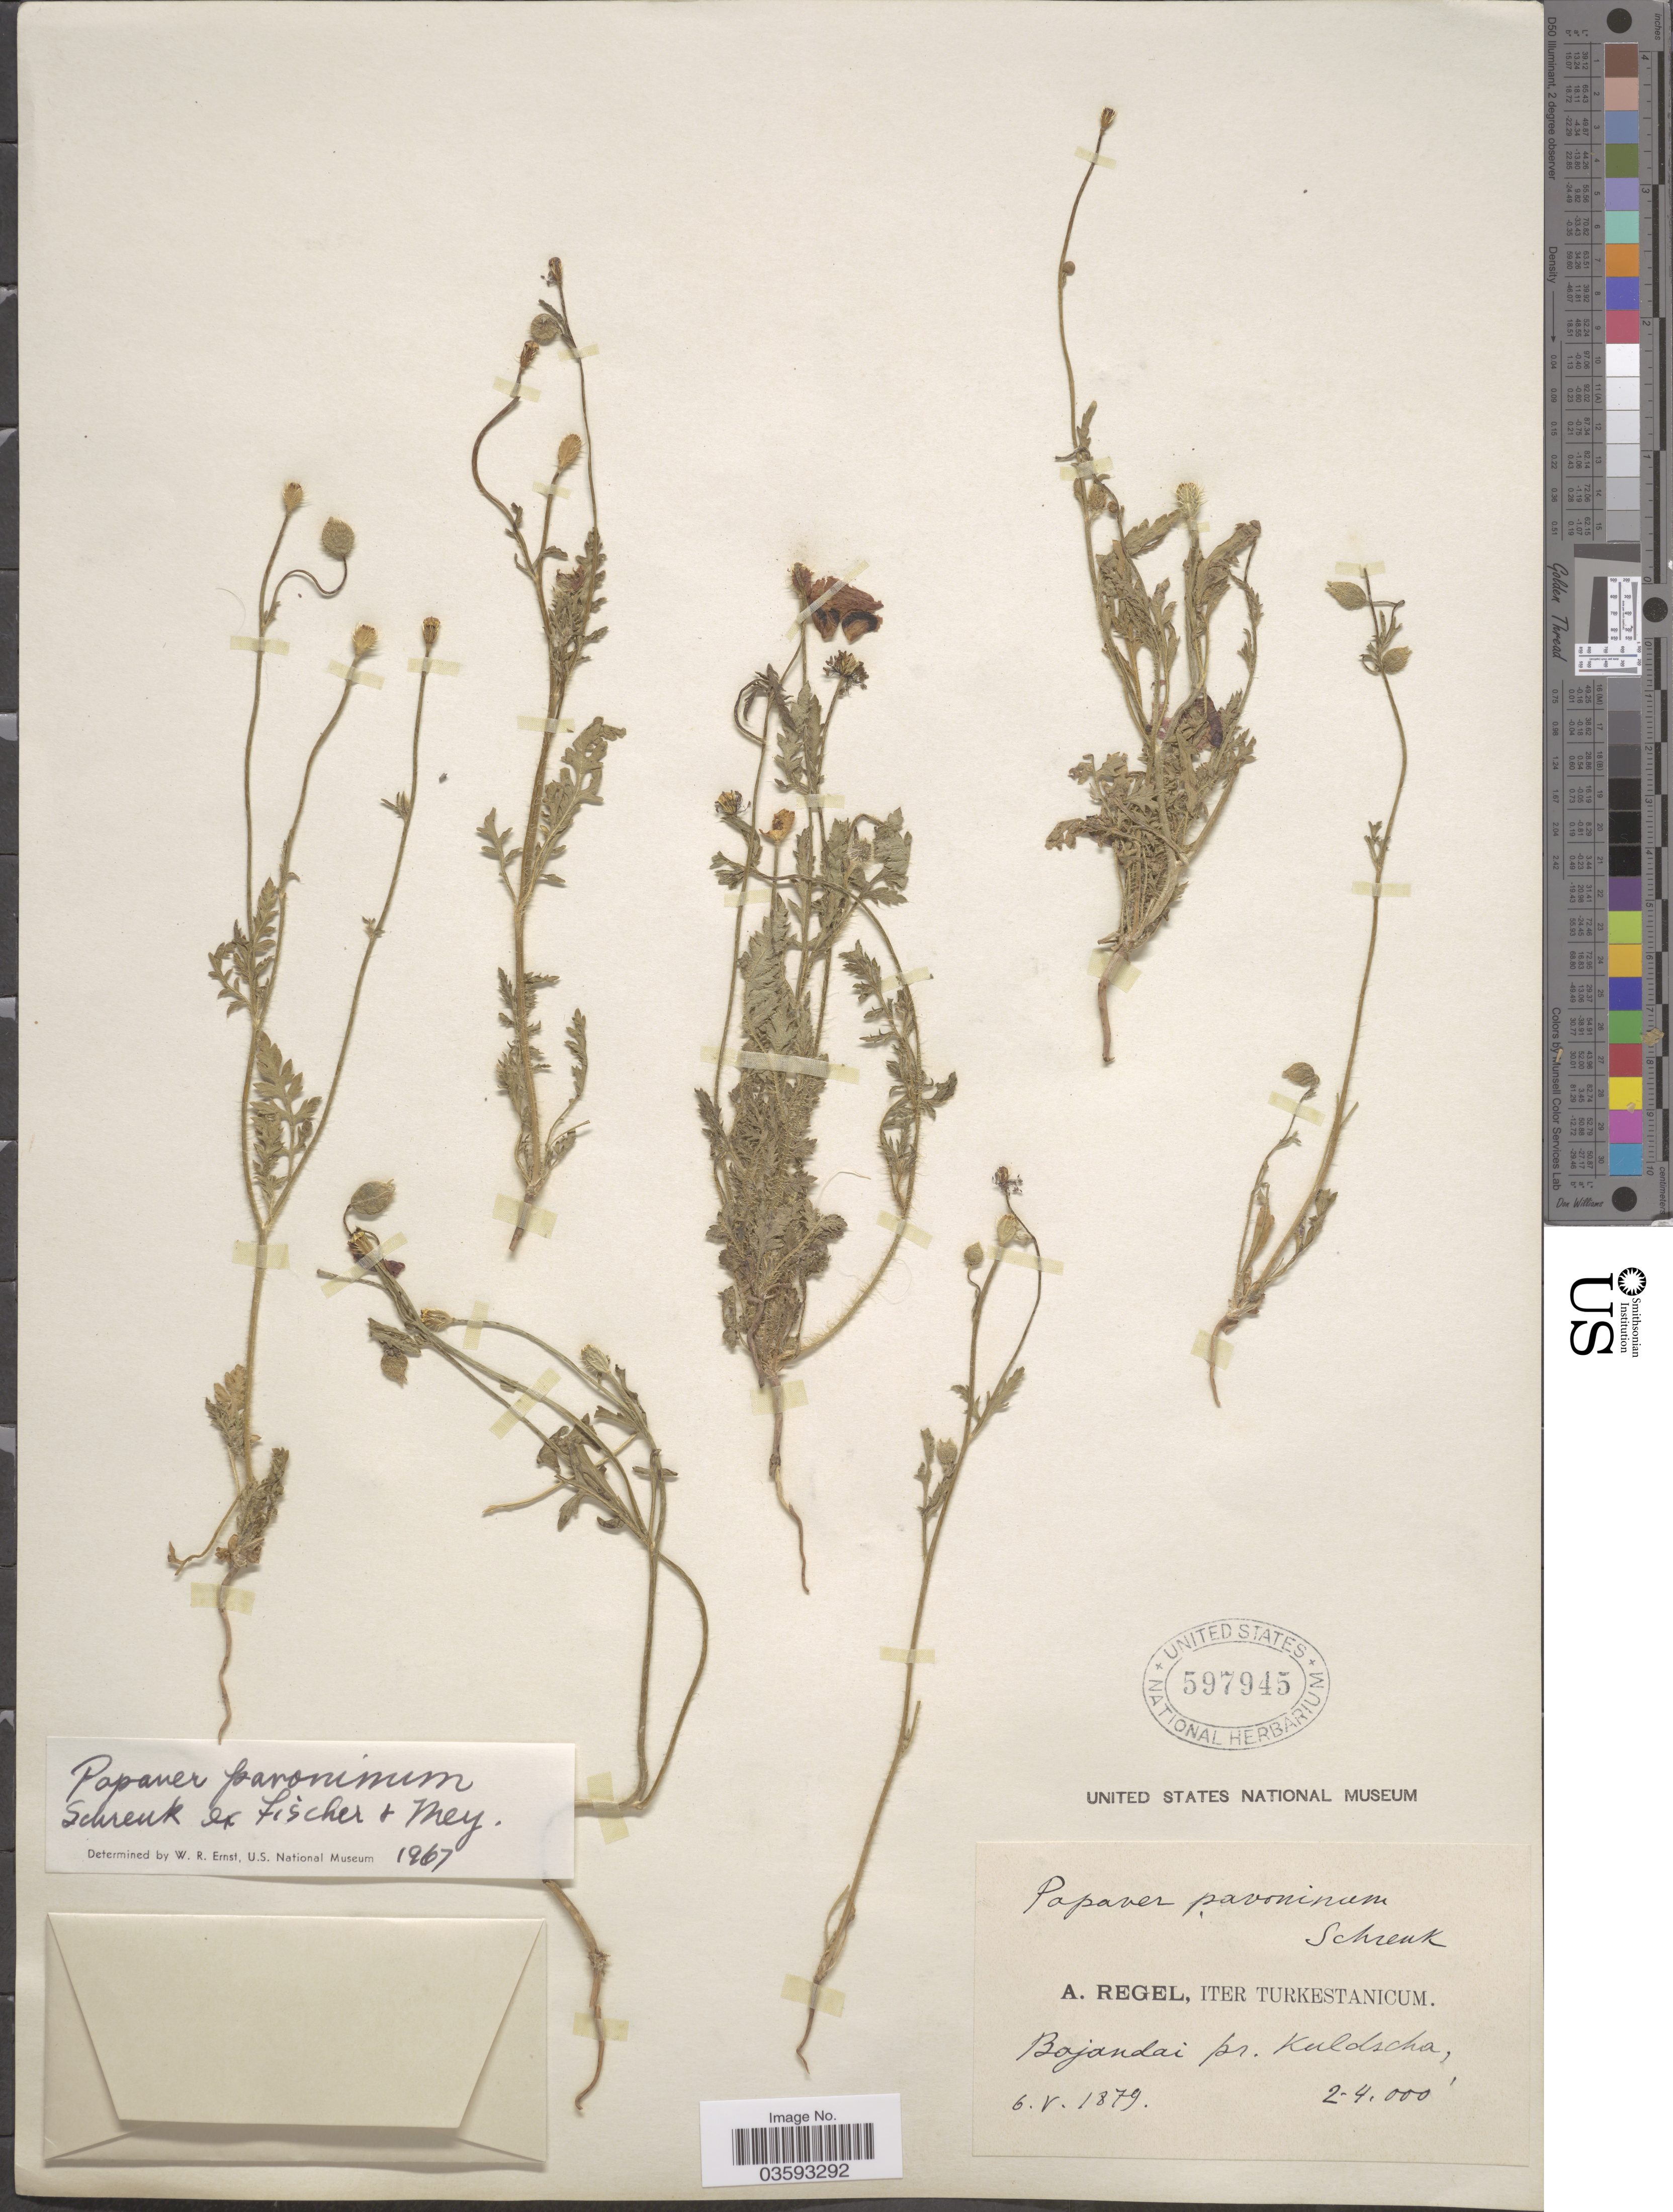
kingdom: Plantae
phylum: Tracheophyta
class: Magnoliopsida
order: Ranunculales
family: Papaveraceae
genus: Papaver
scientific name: Papaver pavoninum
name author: C.A. Mey.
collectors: A. Regel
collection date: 1879-05-06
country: China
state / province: Xinjiang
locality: Iter Turkestanicum. Bojandai [interpreted] pr. Kuldscha.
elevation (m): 610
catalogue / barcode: US 597945